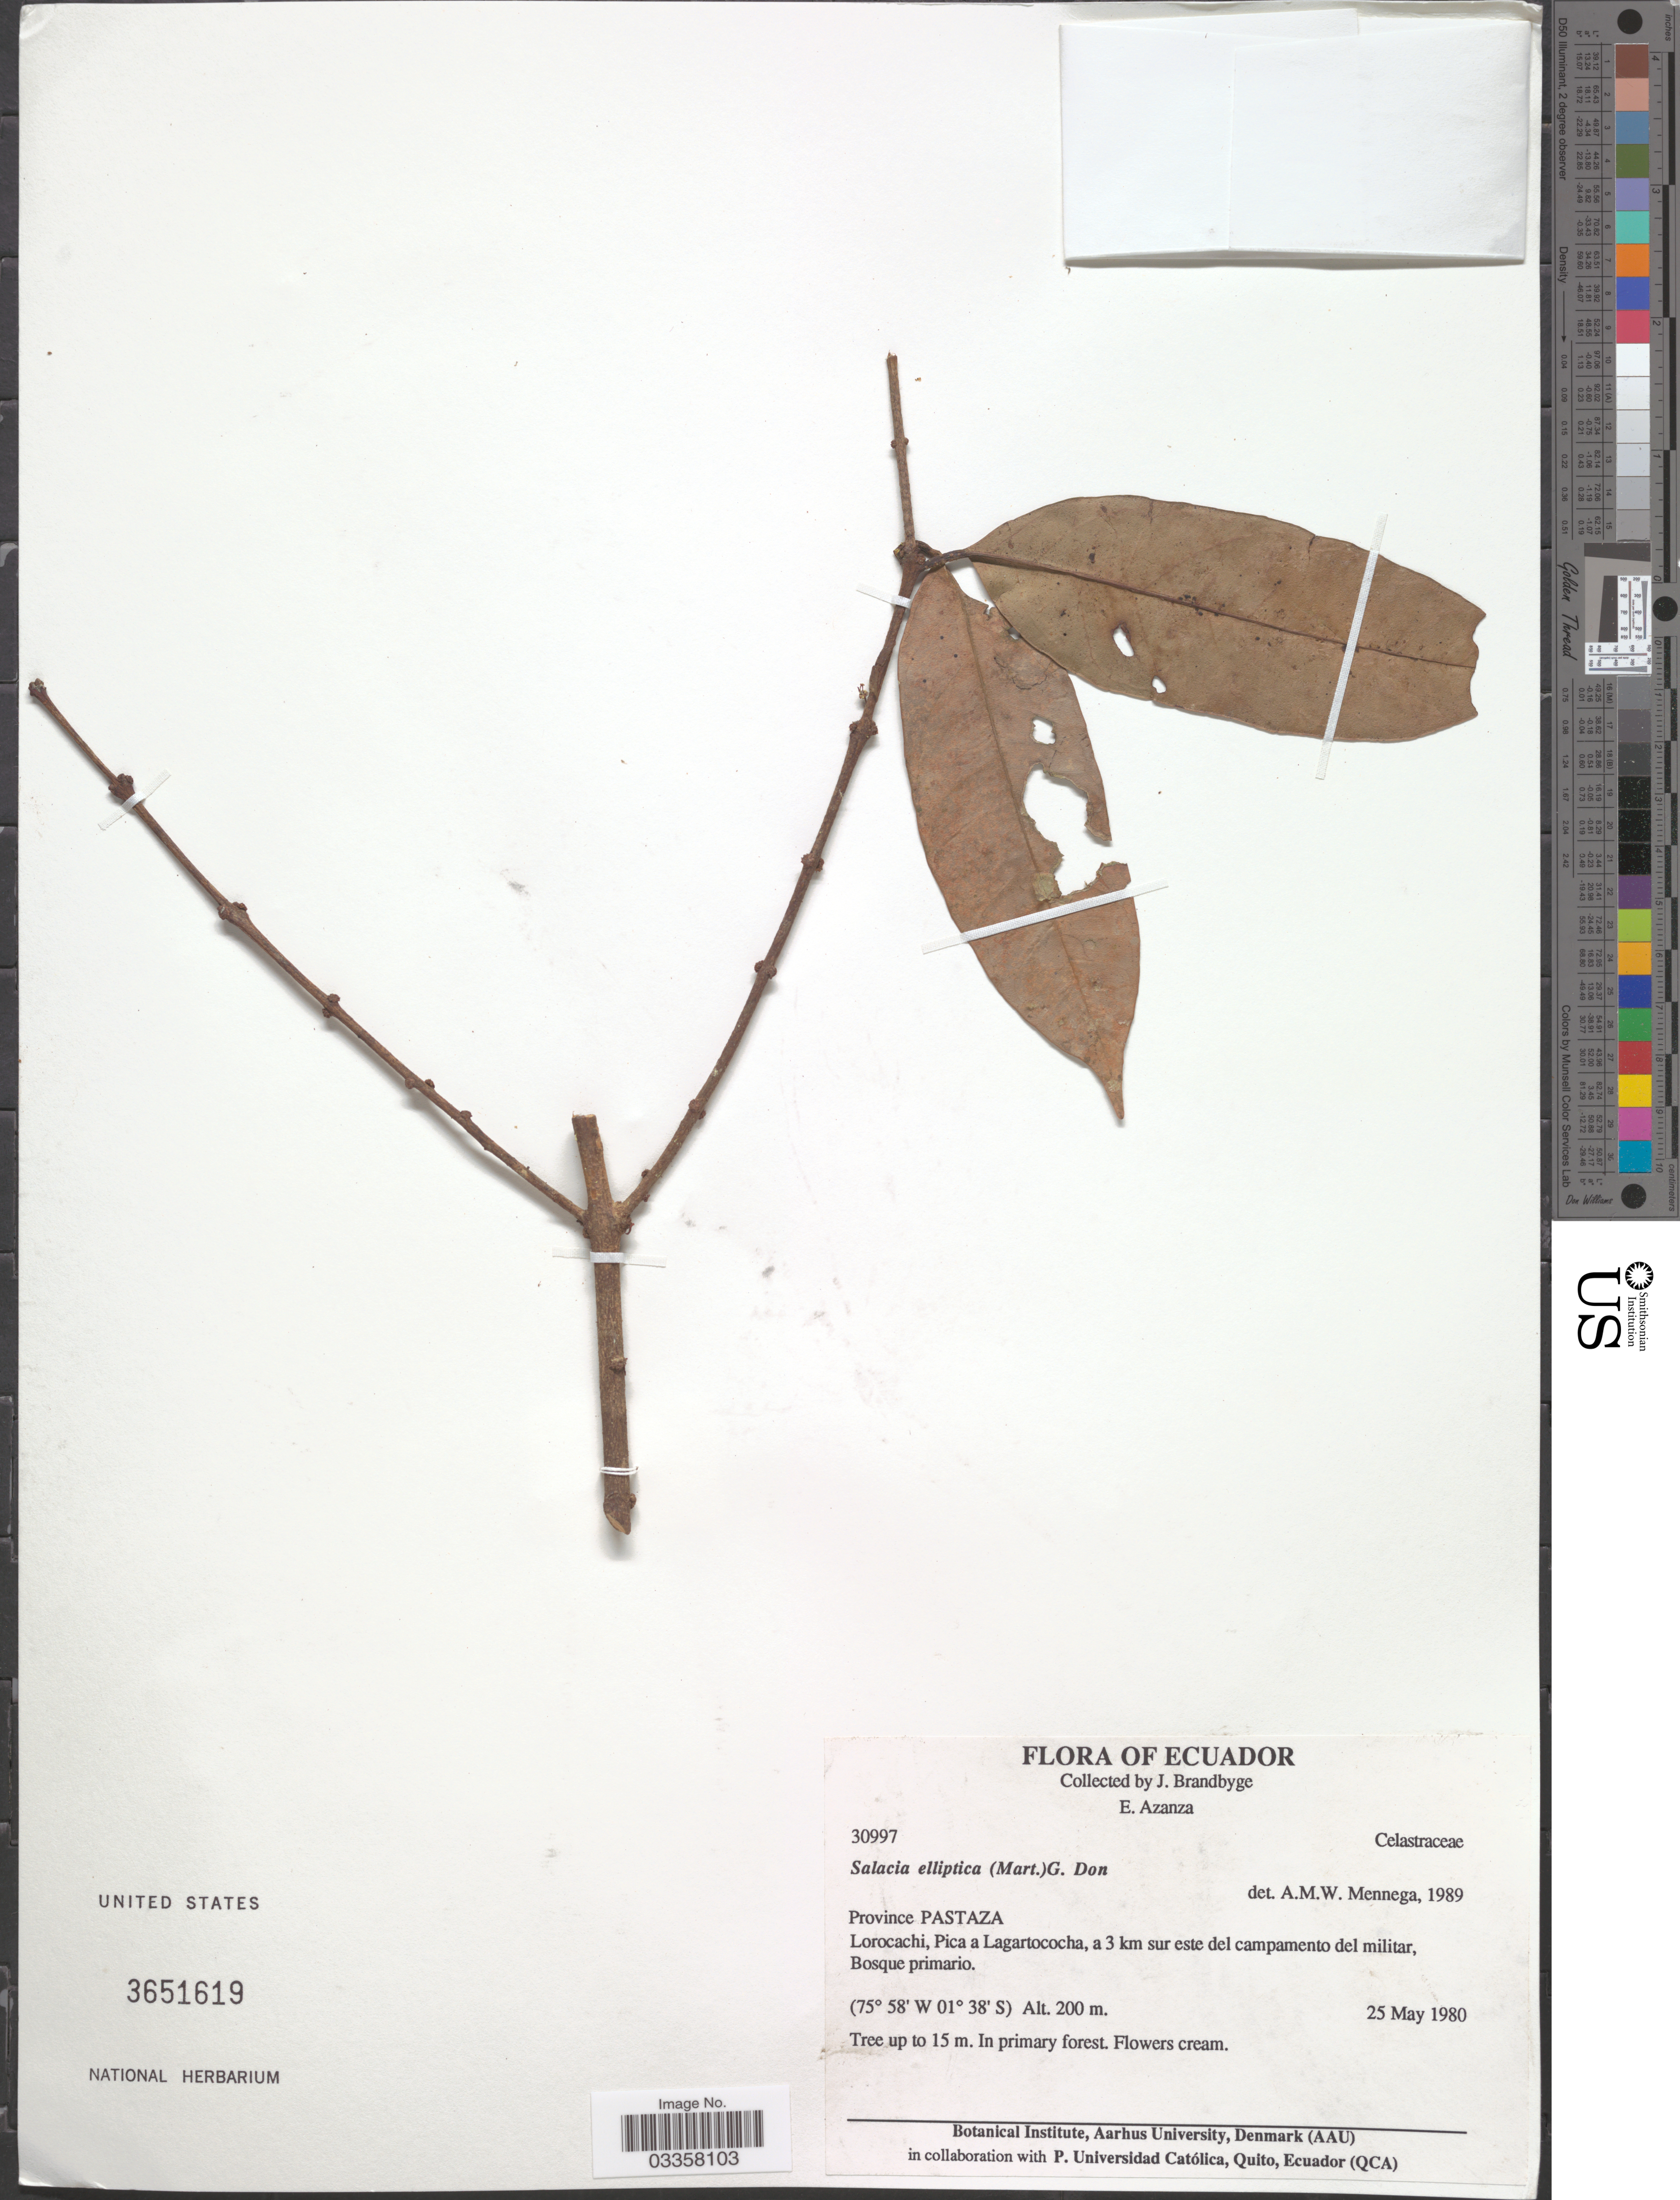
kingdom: Plantae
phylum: Tracheophyta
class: Magnoliopsida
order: Celastrales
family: Celastraceae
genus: Salacia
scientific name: Salacia elliptica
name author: (Mart. ex Schult.) G. Don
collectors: E. Azanza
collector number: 30997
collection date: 1980-05-25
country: Ecuador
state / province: Pastaza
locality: Lorocachi, Pica a Lagartococha, a 3 km sur este del campamento del militar.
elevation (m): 200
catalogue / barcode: US 3651619